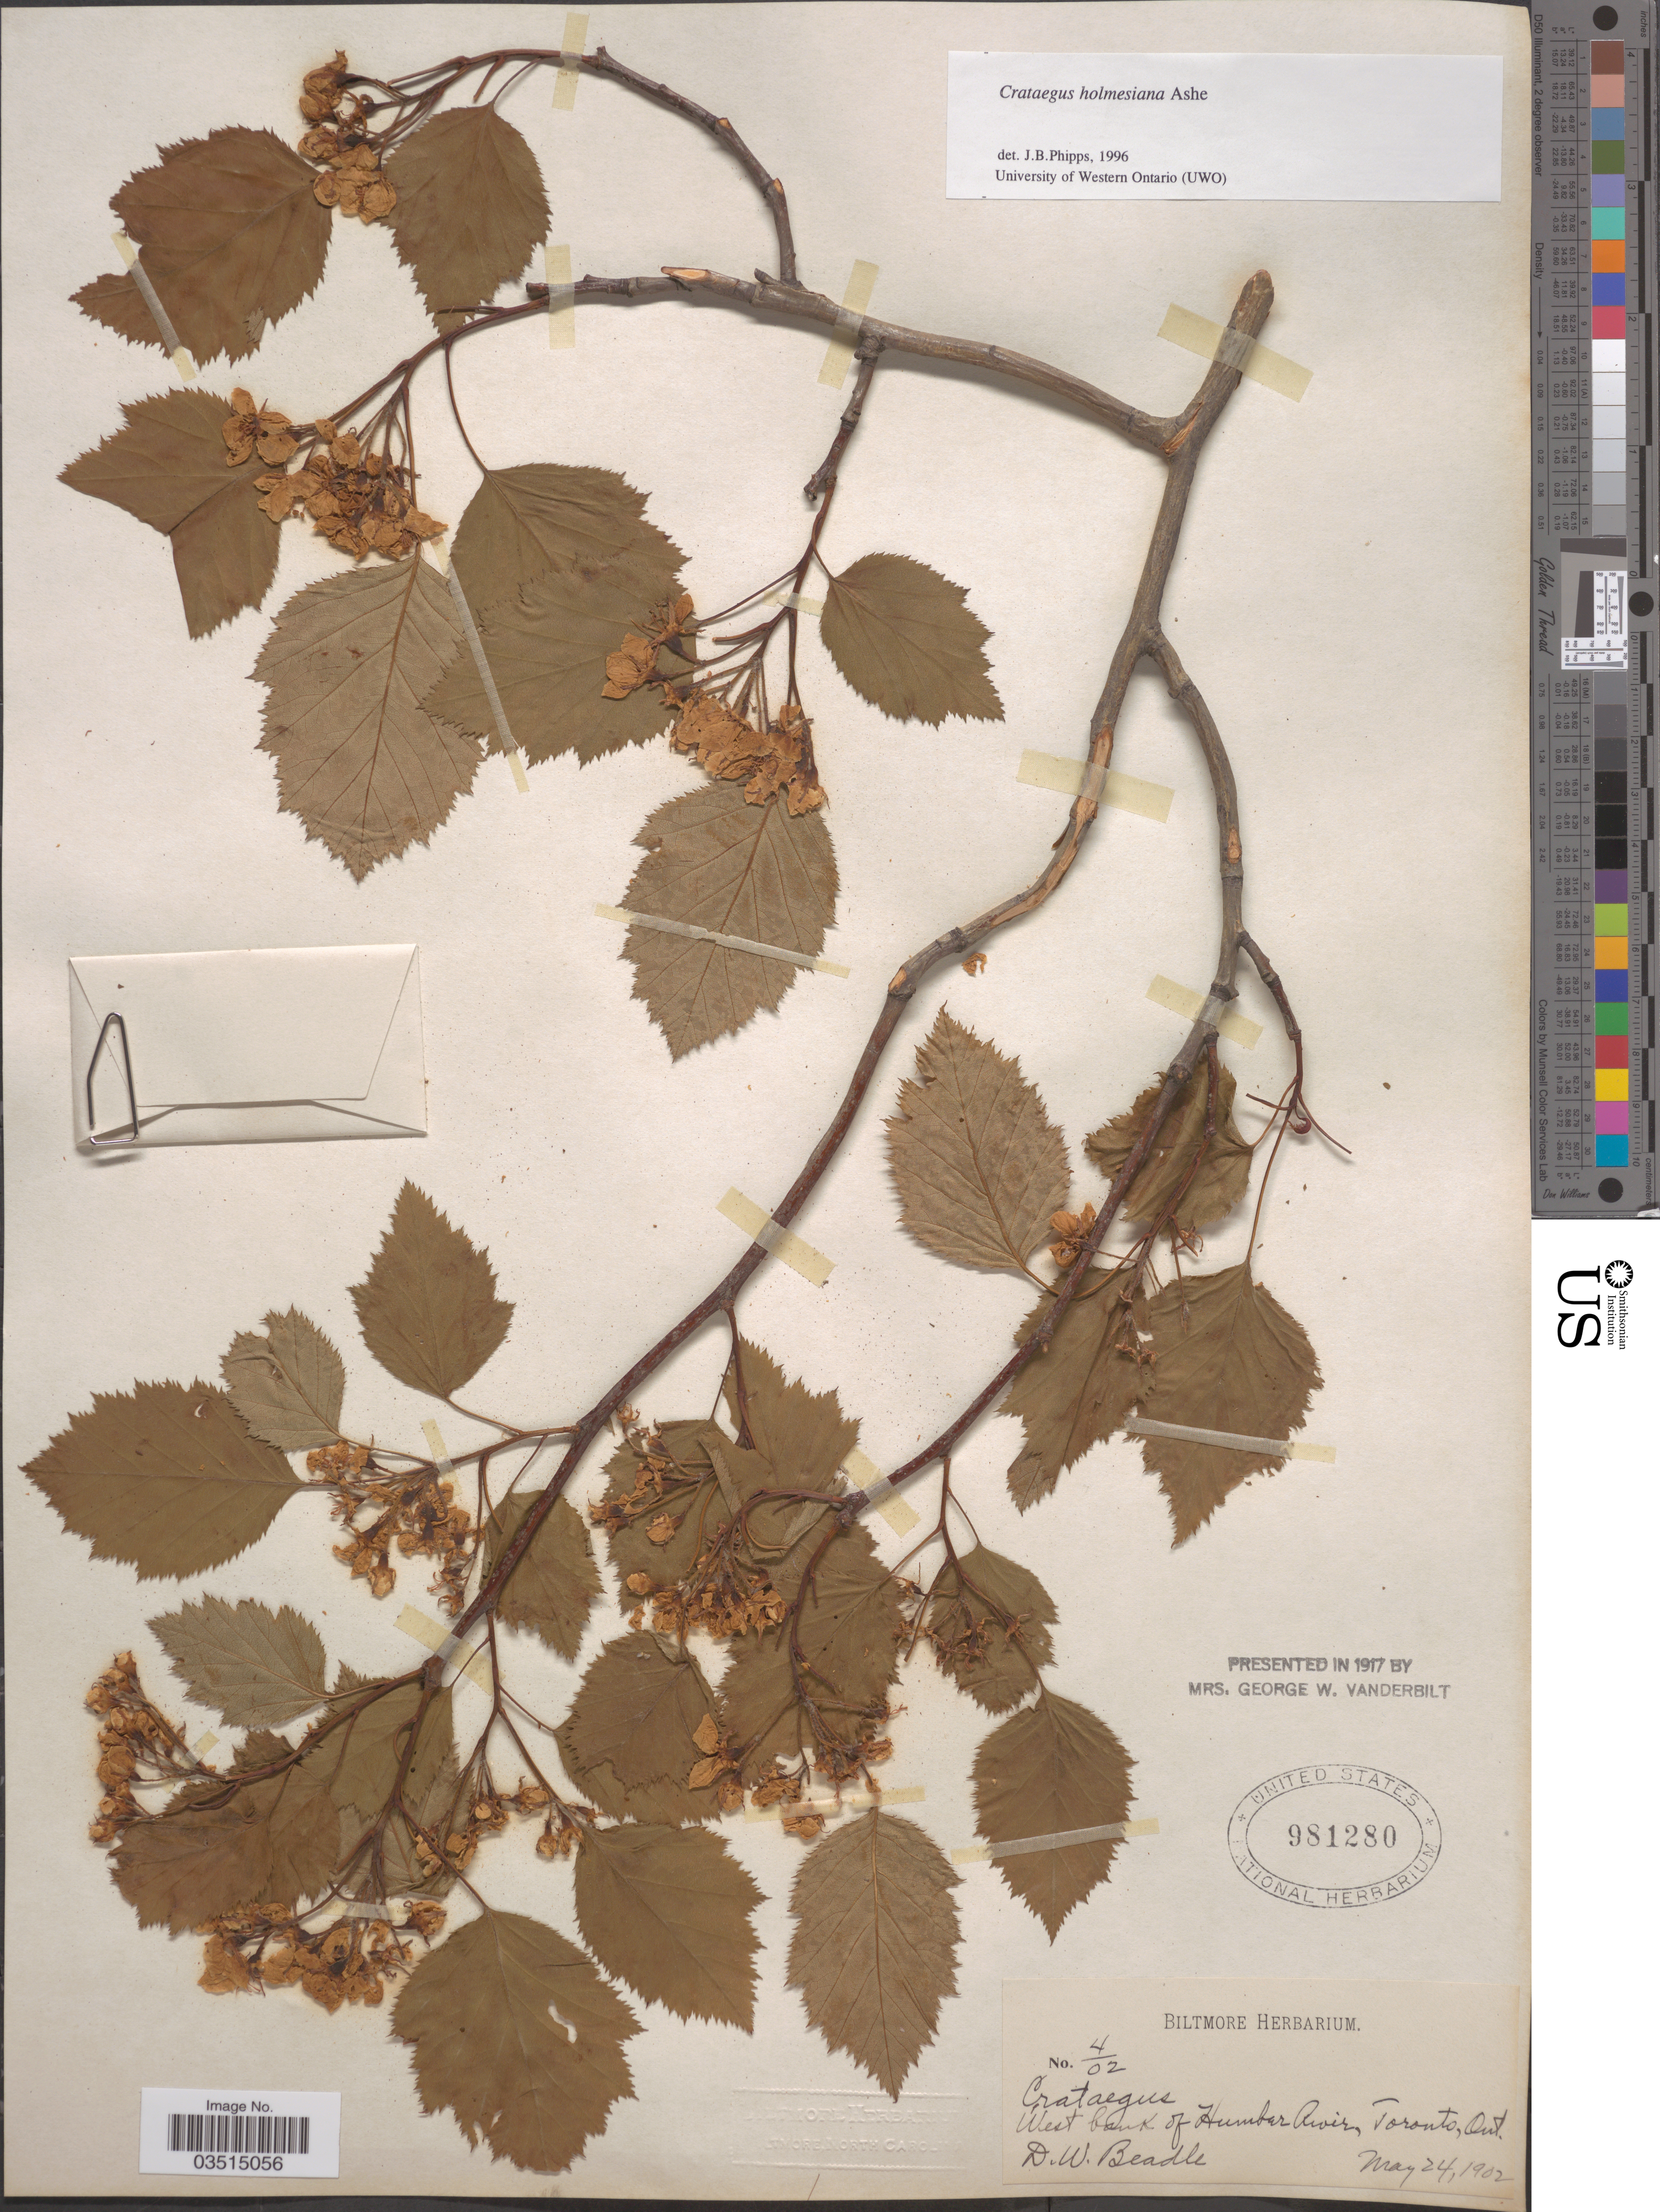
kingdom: Plantae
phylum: Tracheophyta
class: Magnoliopsida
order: Rosales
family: Rosaceae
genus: Crataegus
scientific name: Crataegus holmesiana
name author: Ashe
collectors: D. Beadle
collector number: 4/02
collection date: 1902-05-24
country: Canada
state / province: Ontario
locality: West bank of Humber River, Toronto.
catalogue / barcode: US 981280